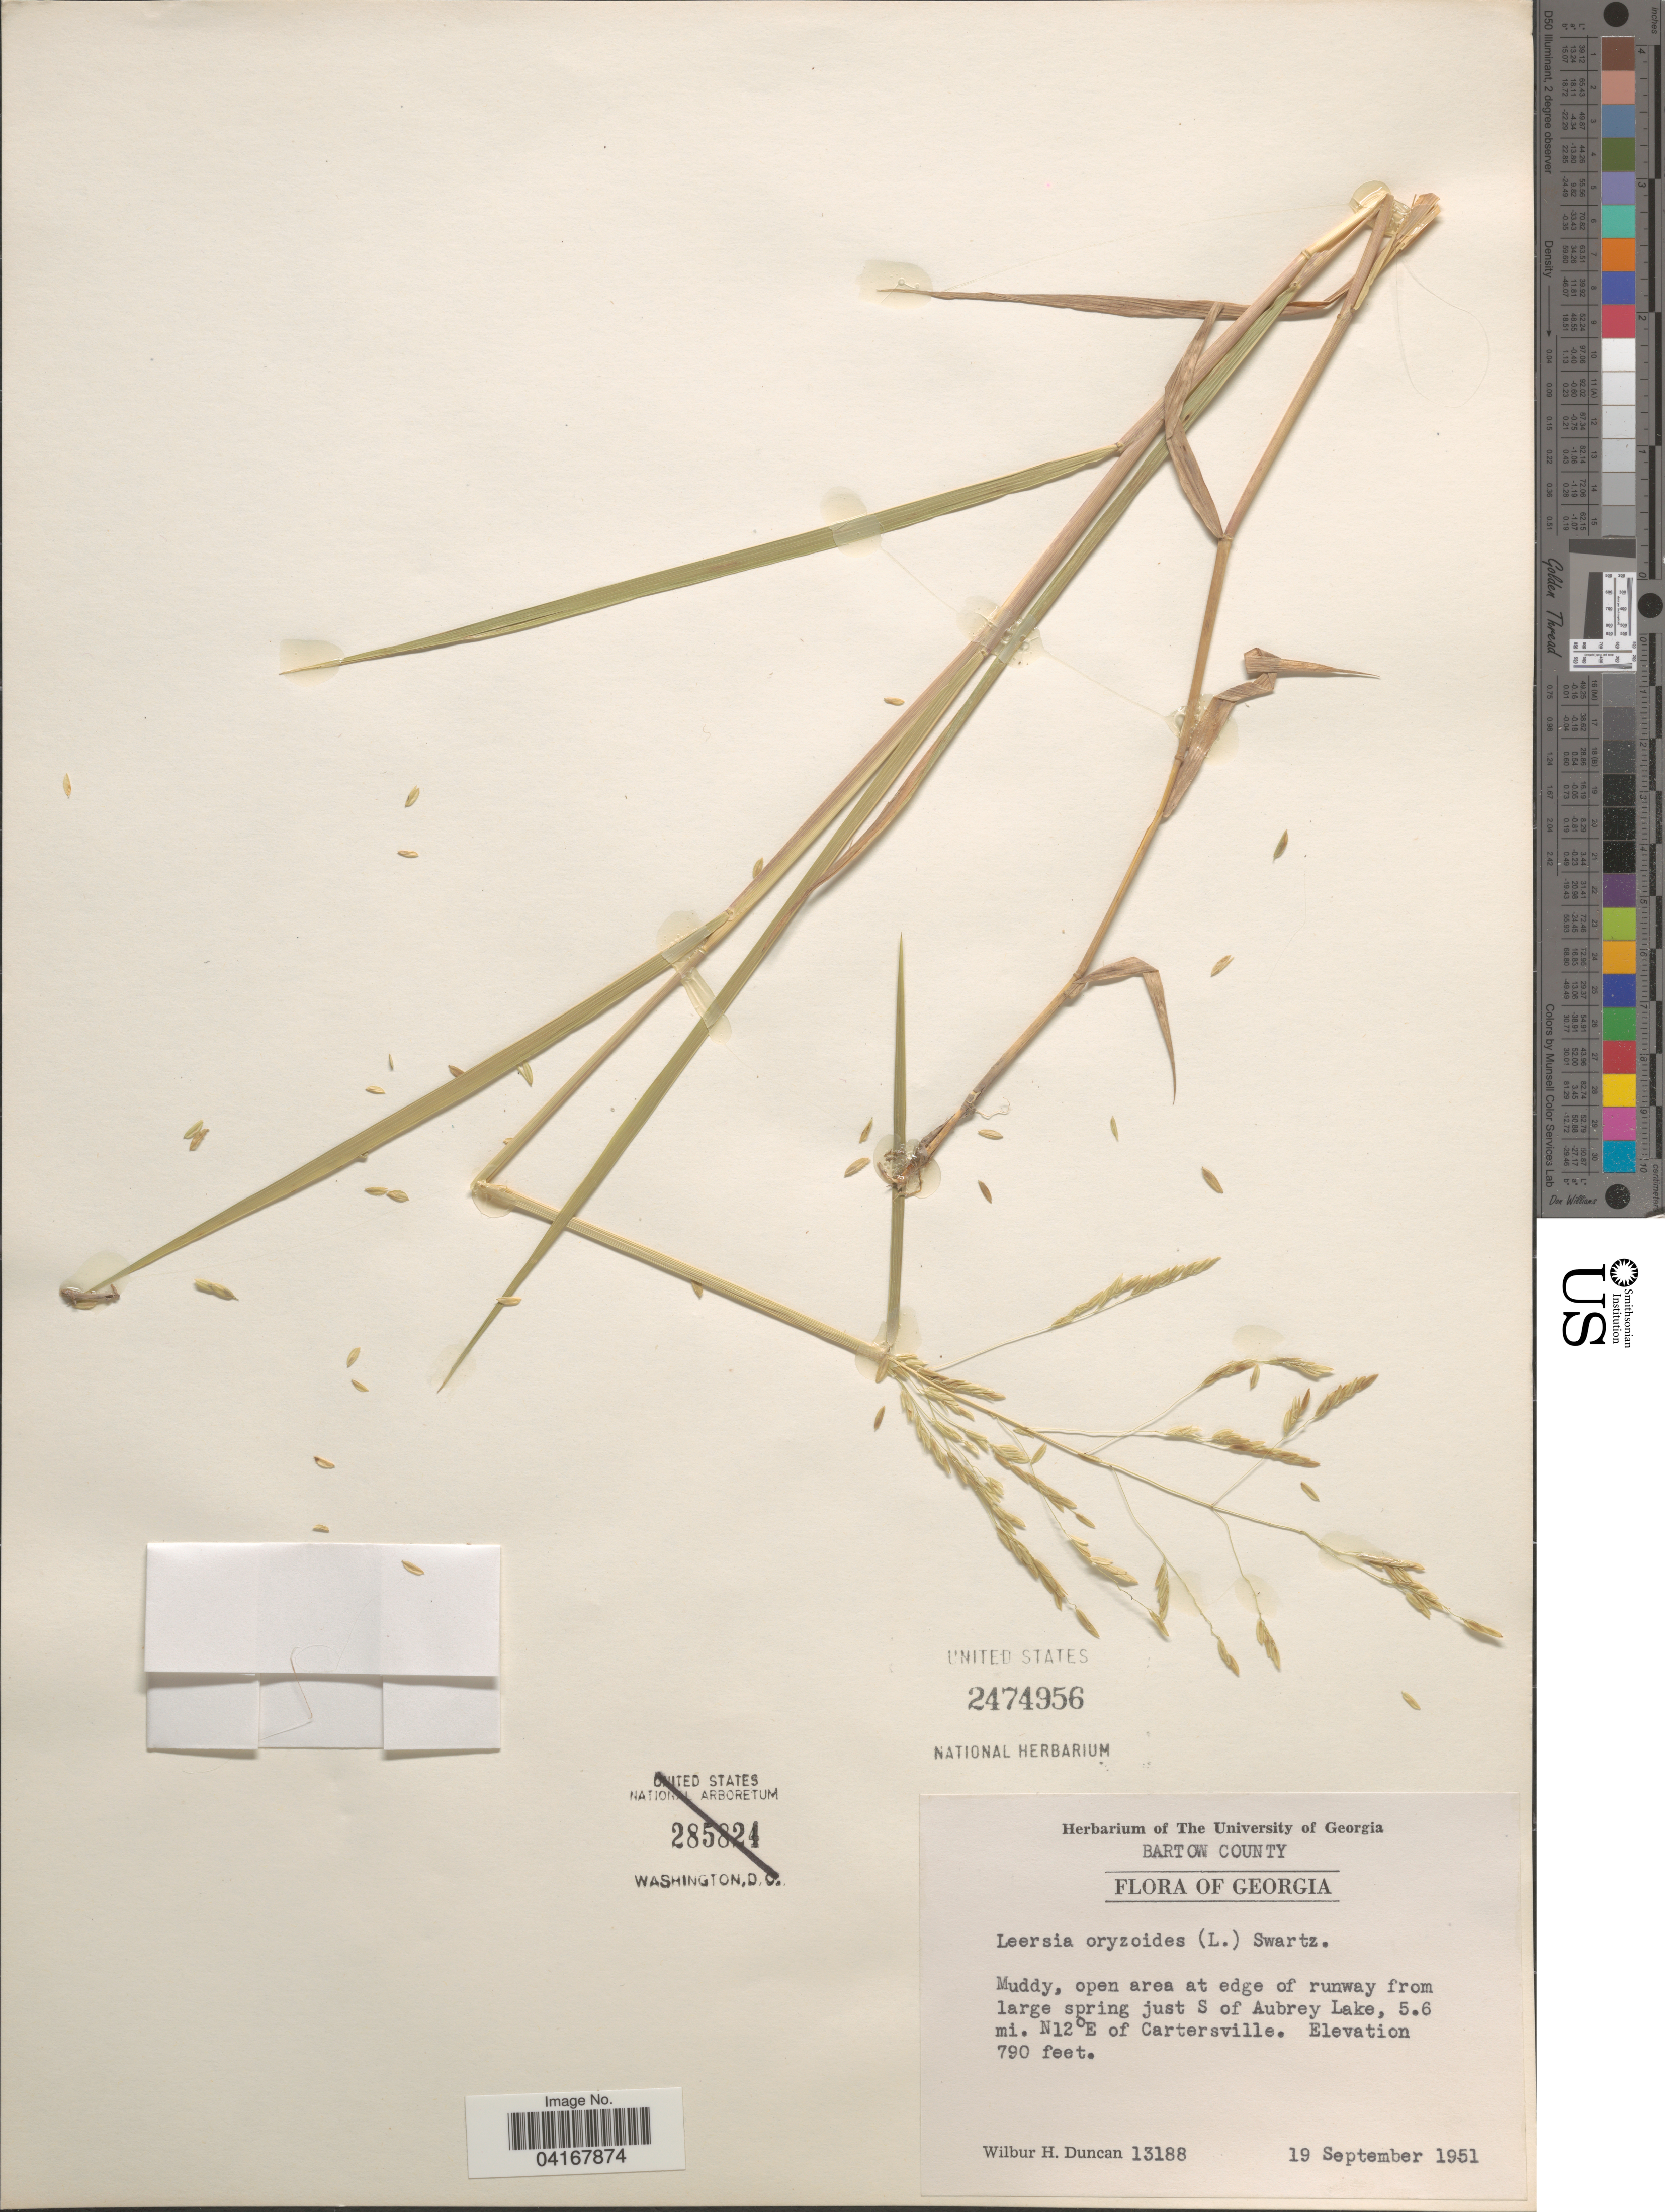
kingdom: Plantae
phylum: Tracheophyta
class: Liliopsida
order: Poales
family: Poaceae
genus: Leersia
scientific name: Leersia oryzoides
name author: (L.) Sw.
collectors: W. H. Duncan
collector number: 13188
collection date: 1951-09-19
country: United States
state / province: Georgia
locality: Bartow County. Muddy, open area at edge of runway from large spring just S of Aubrey Lake, 5.6 mi. N12° E of Cartersville.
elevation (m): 241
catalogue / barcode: US 2474956